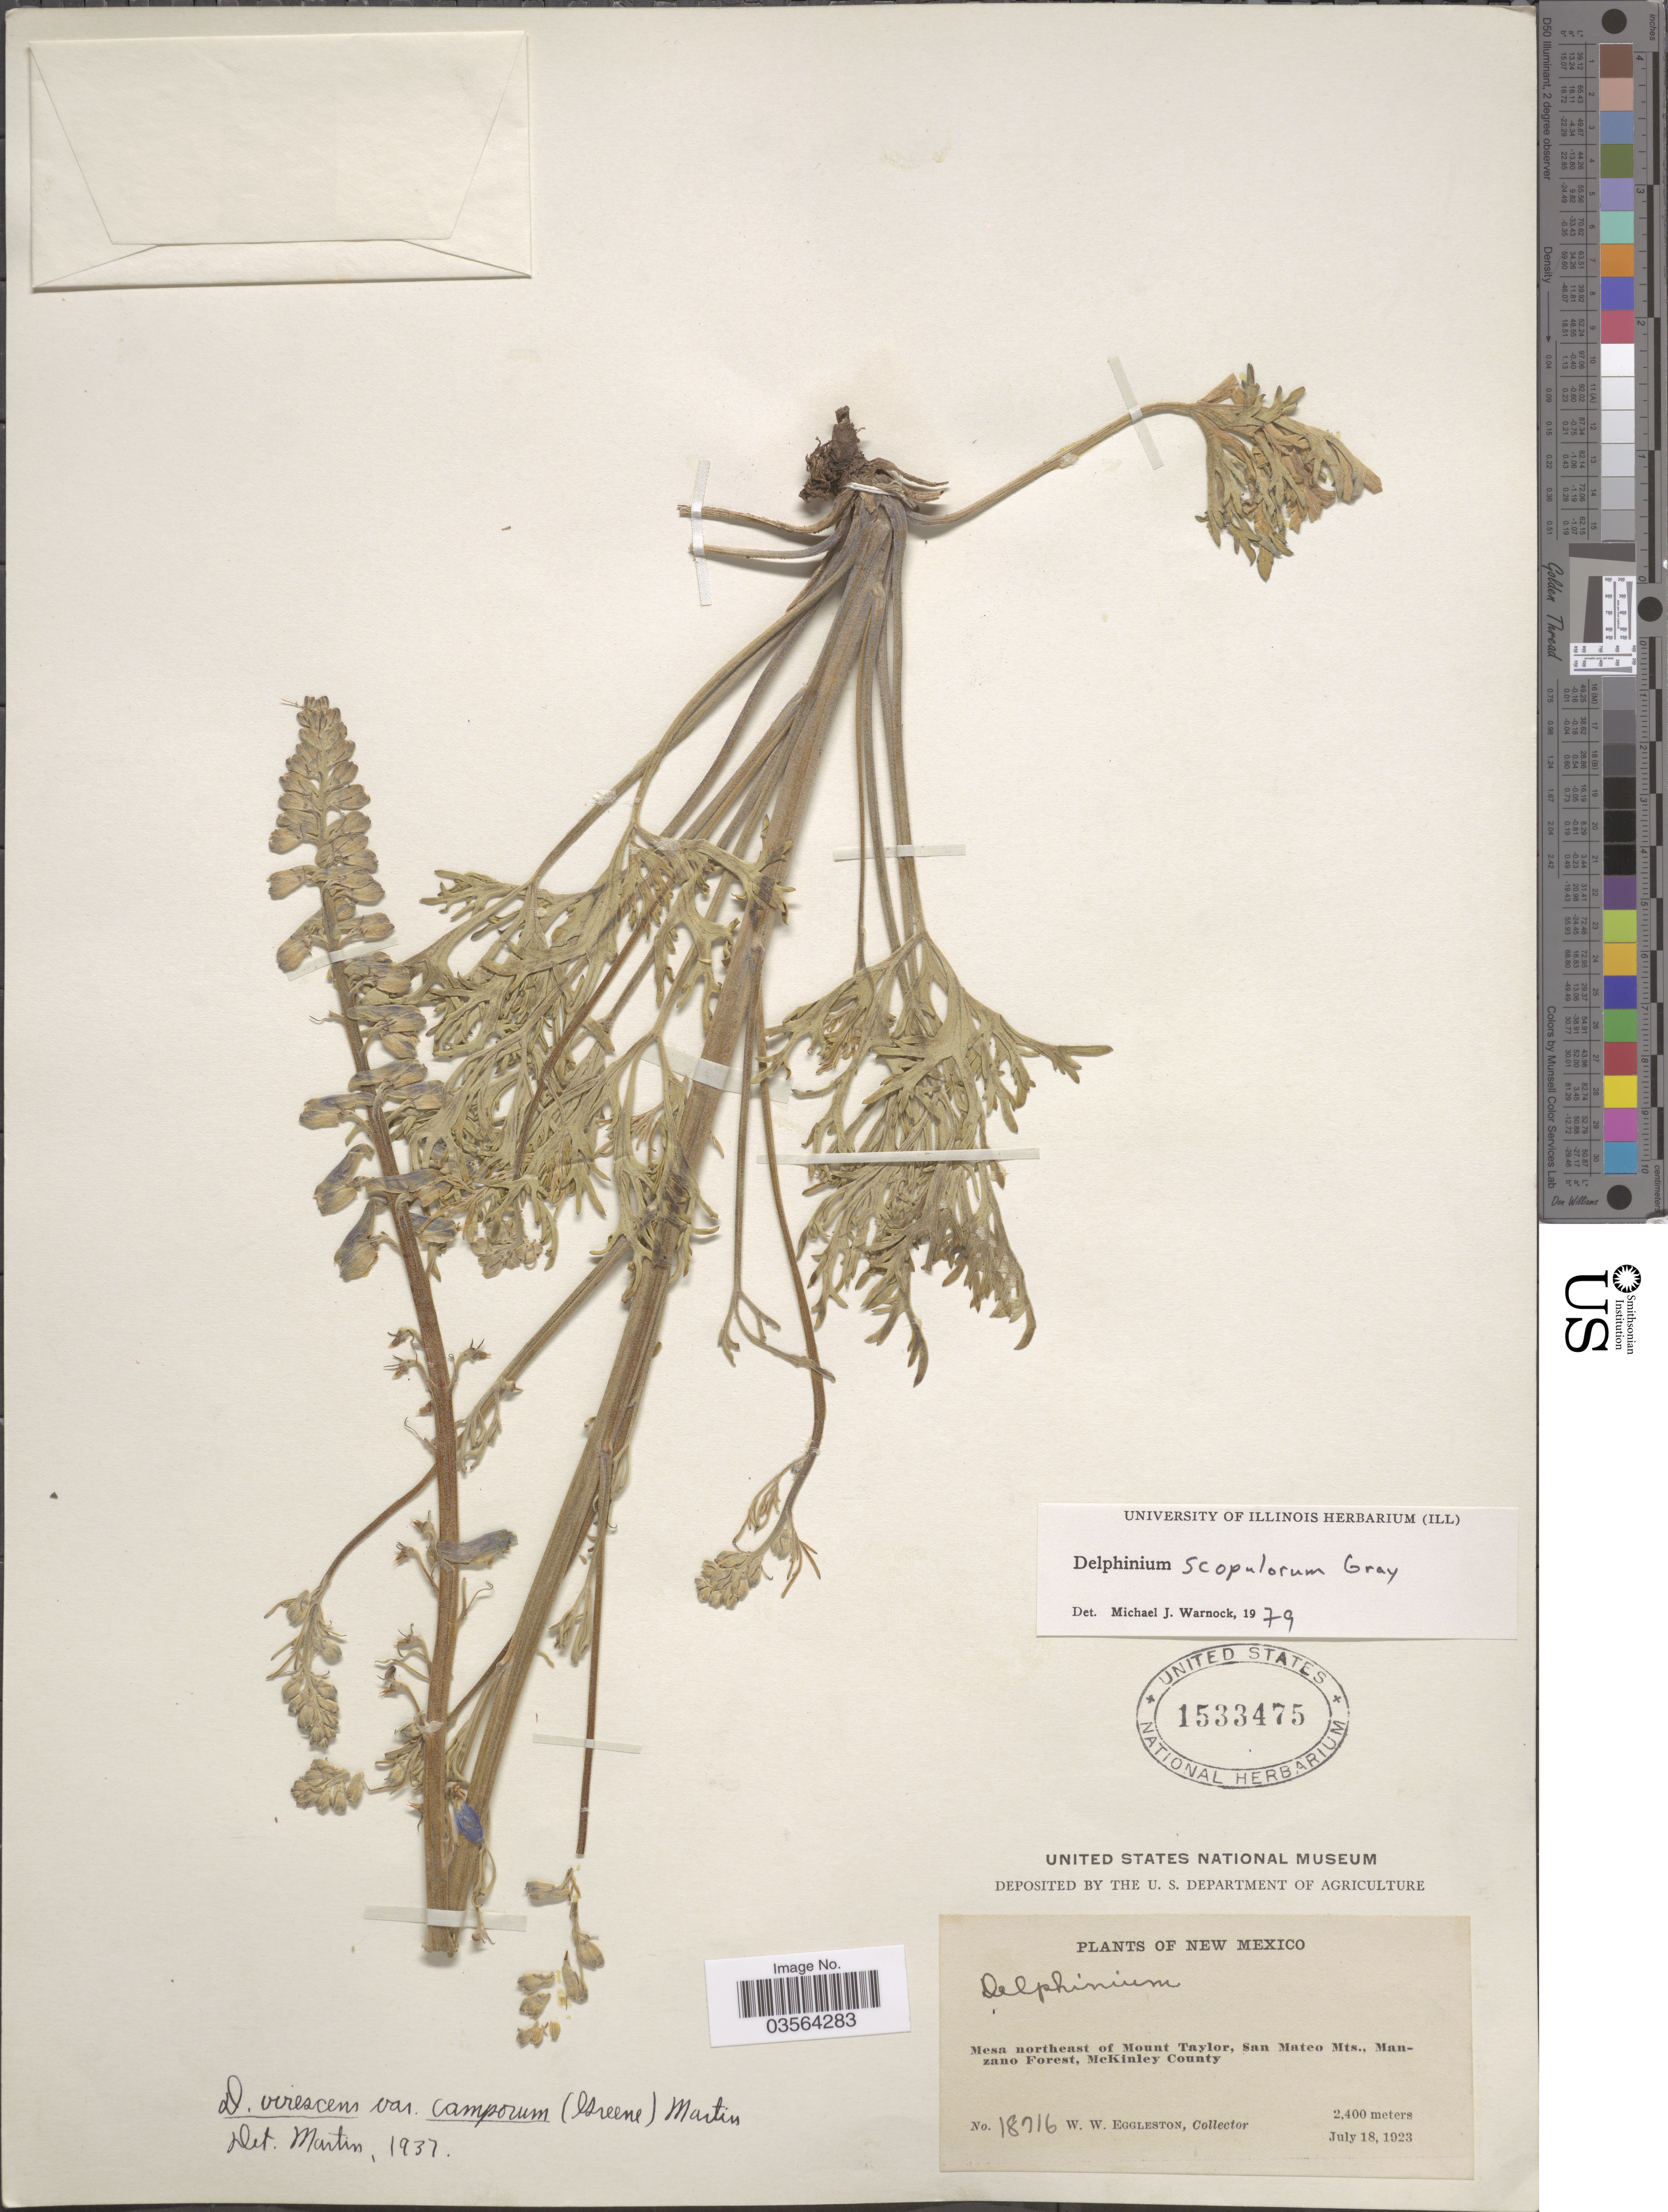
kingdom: Plantae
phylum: Tracheophyta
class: Magnoliopsida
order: Ranunculales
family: Ranunculaceae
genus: Delphinium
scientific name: Delphinium scopulorum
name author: A. Gray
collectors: W. W. Eggleston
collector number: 18716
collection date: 1923-07-18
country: United States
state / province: New Mexico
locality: Mesa northeast of Mount Taylor, San Mateo Mts., Manzano Forest, McKinley County.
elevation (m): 2400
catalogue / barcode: US 1533475